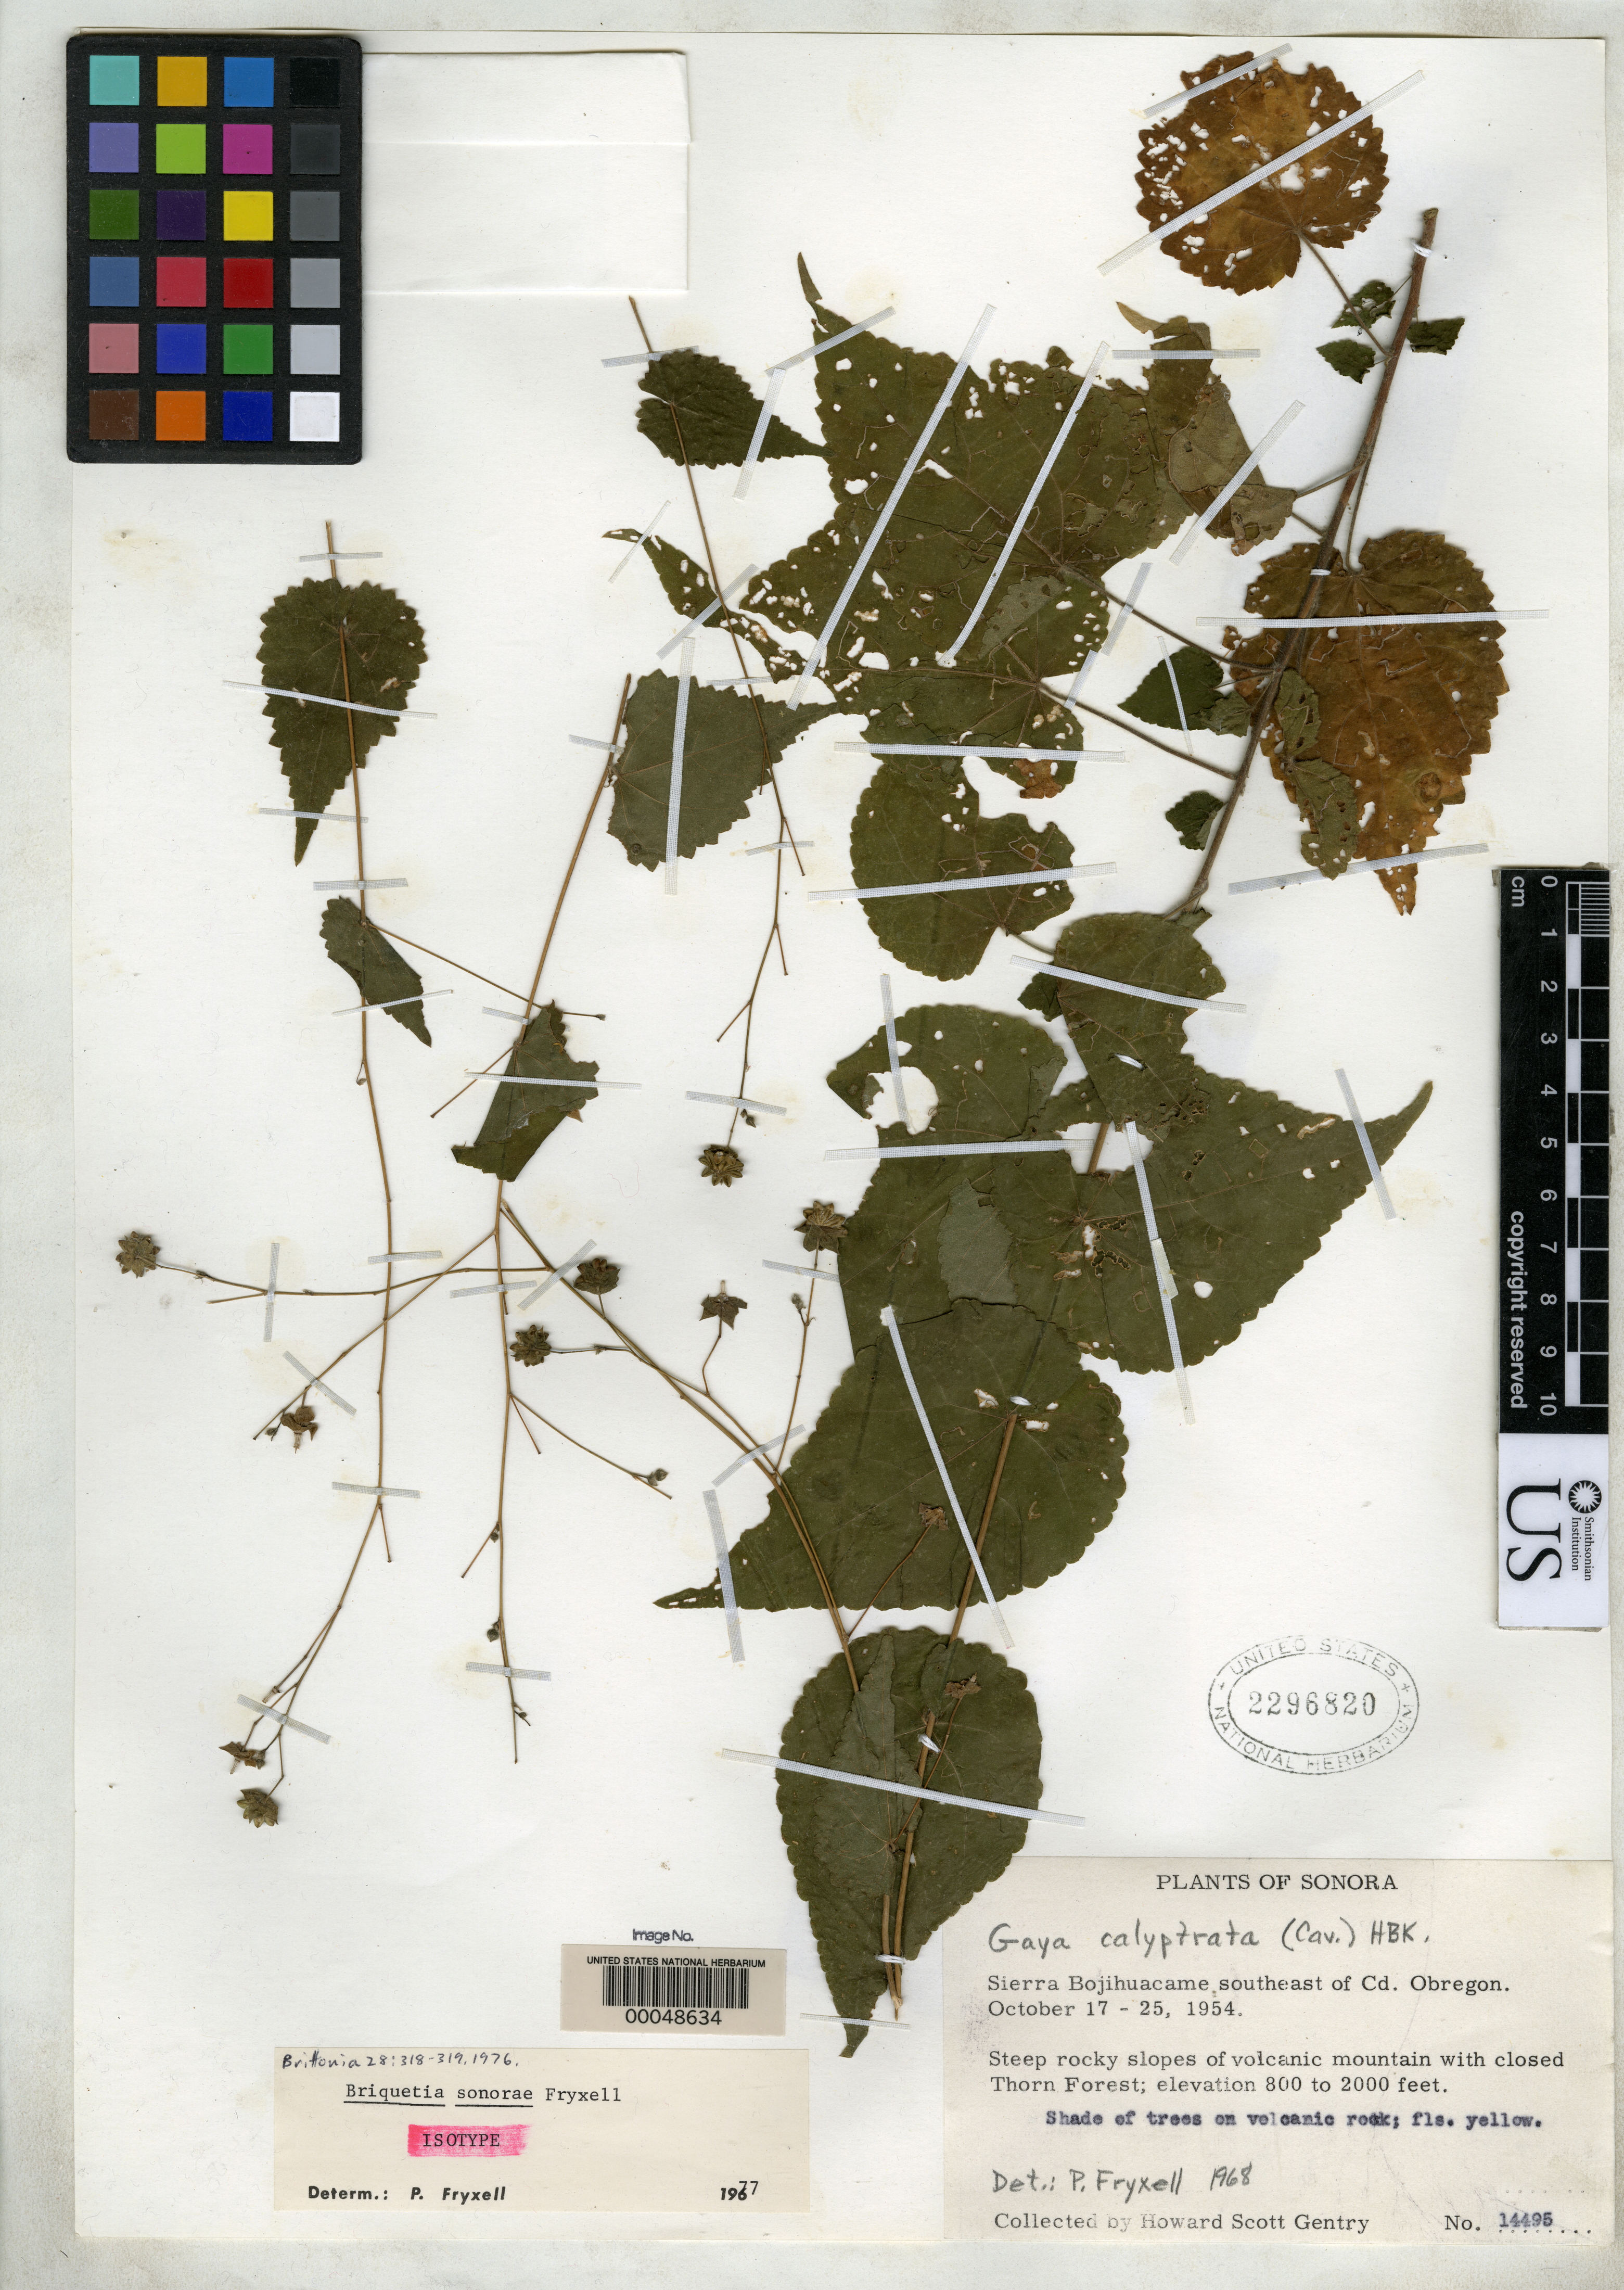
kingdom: Plantae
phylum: Tracheophyta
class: Magnoliopsida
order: Malvales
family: Malvaceae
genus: Briquetia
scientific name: Briquetia sonorae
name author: Fryxell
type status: Isotype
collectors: H. S. Gentry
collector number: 14495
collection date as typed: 17 Oct 1954 to 25 Oct 1954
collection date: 1954-10-17/1954-10-25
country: Mexico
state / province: Sonora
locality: Sierra Bojihuacame SE of cd. Obregon.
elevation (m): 244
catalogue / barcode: US 2296820